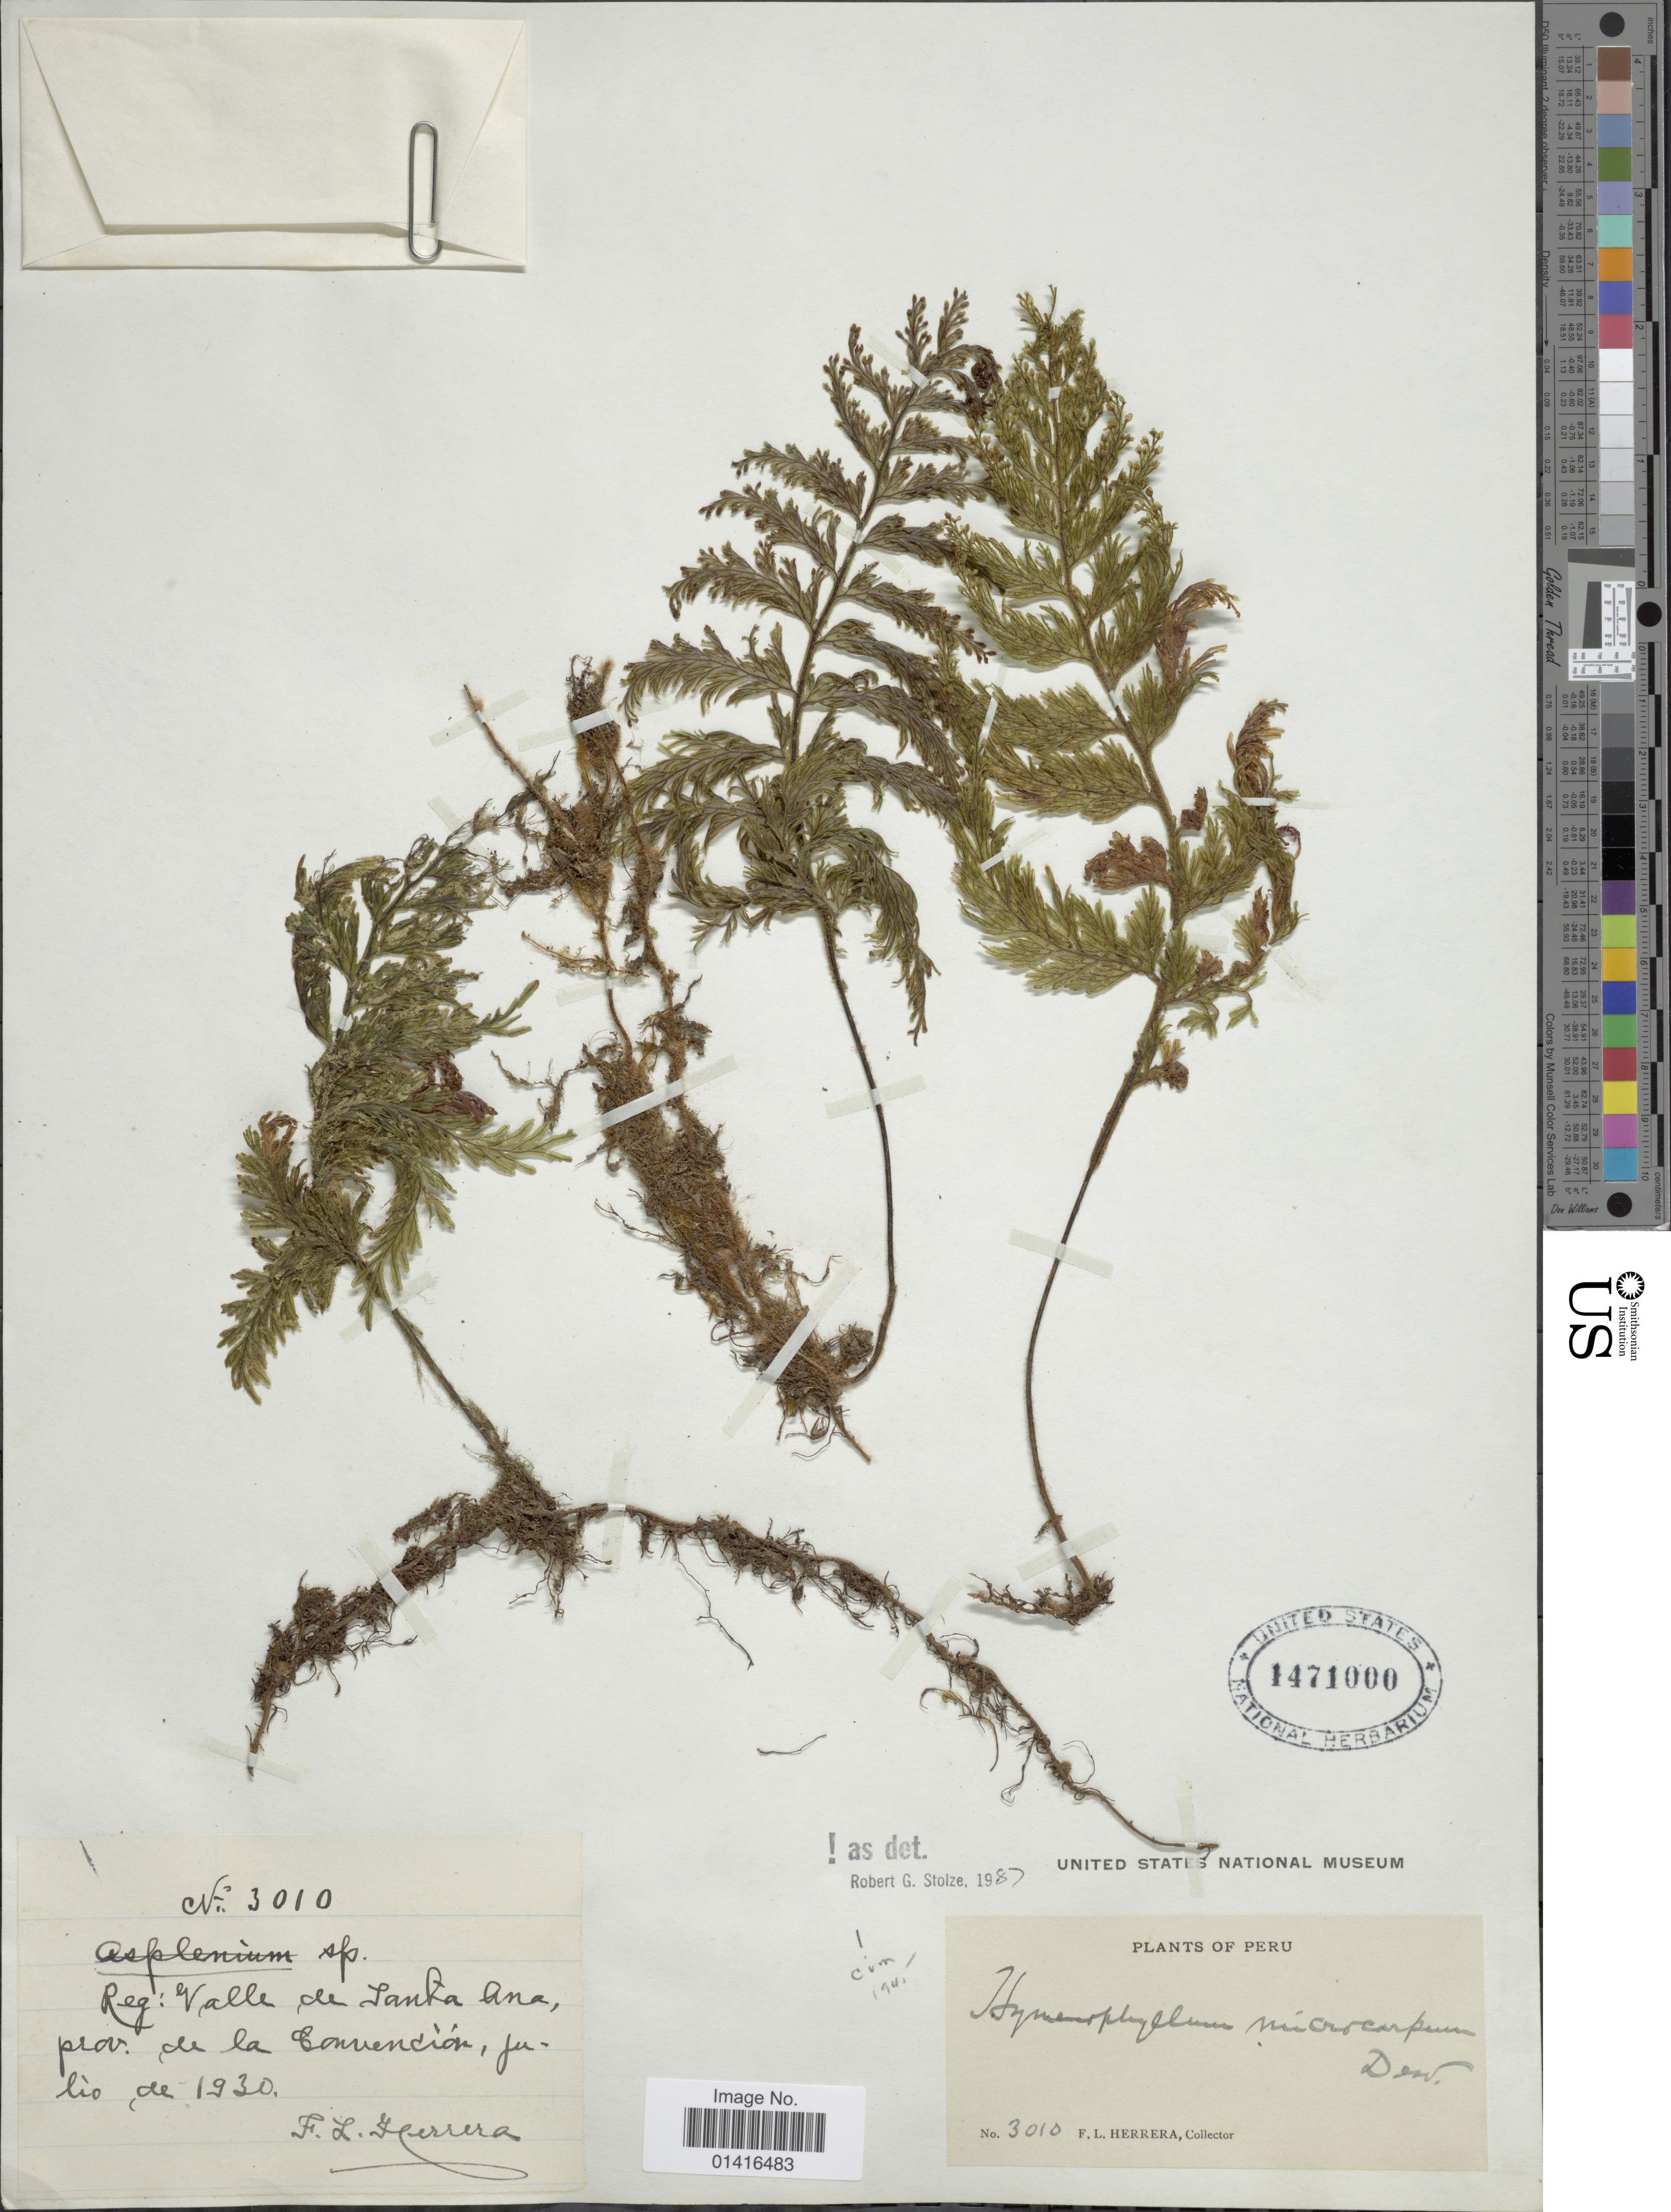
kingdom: Plantae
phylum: Tracheophyta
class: Polypodiopsida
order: Hymenophyllales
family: Hymenophyllaceae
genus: Hymenophyllum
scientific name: Hymenophyllum microcarpum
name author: (Desv.) Lellinger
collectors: F. L. Herrera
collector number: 3010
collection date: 1930-07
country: Peru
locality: Valle de Santa Ana prov. De La Convención.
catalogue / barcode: US 1471000